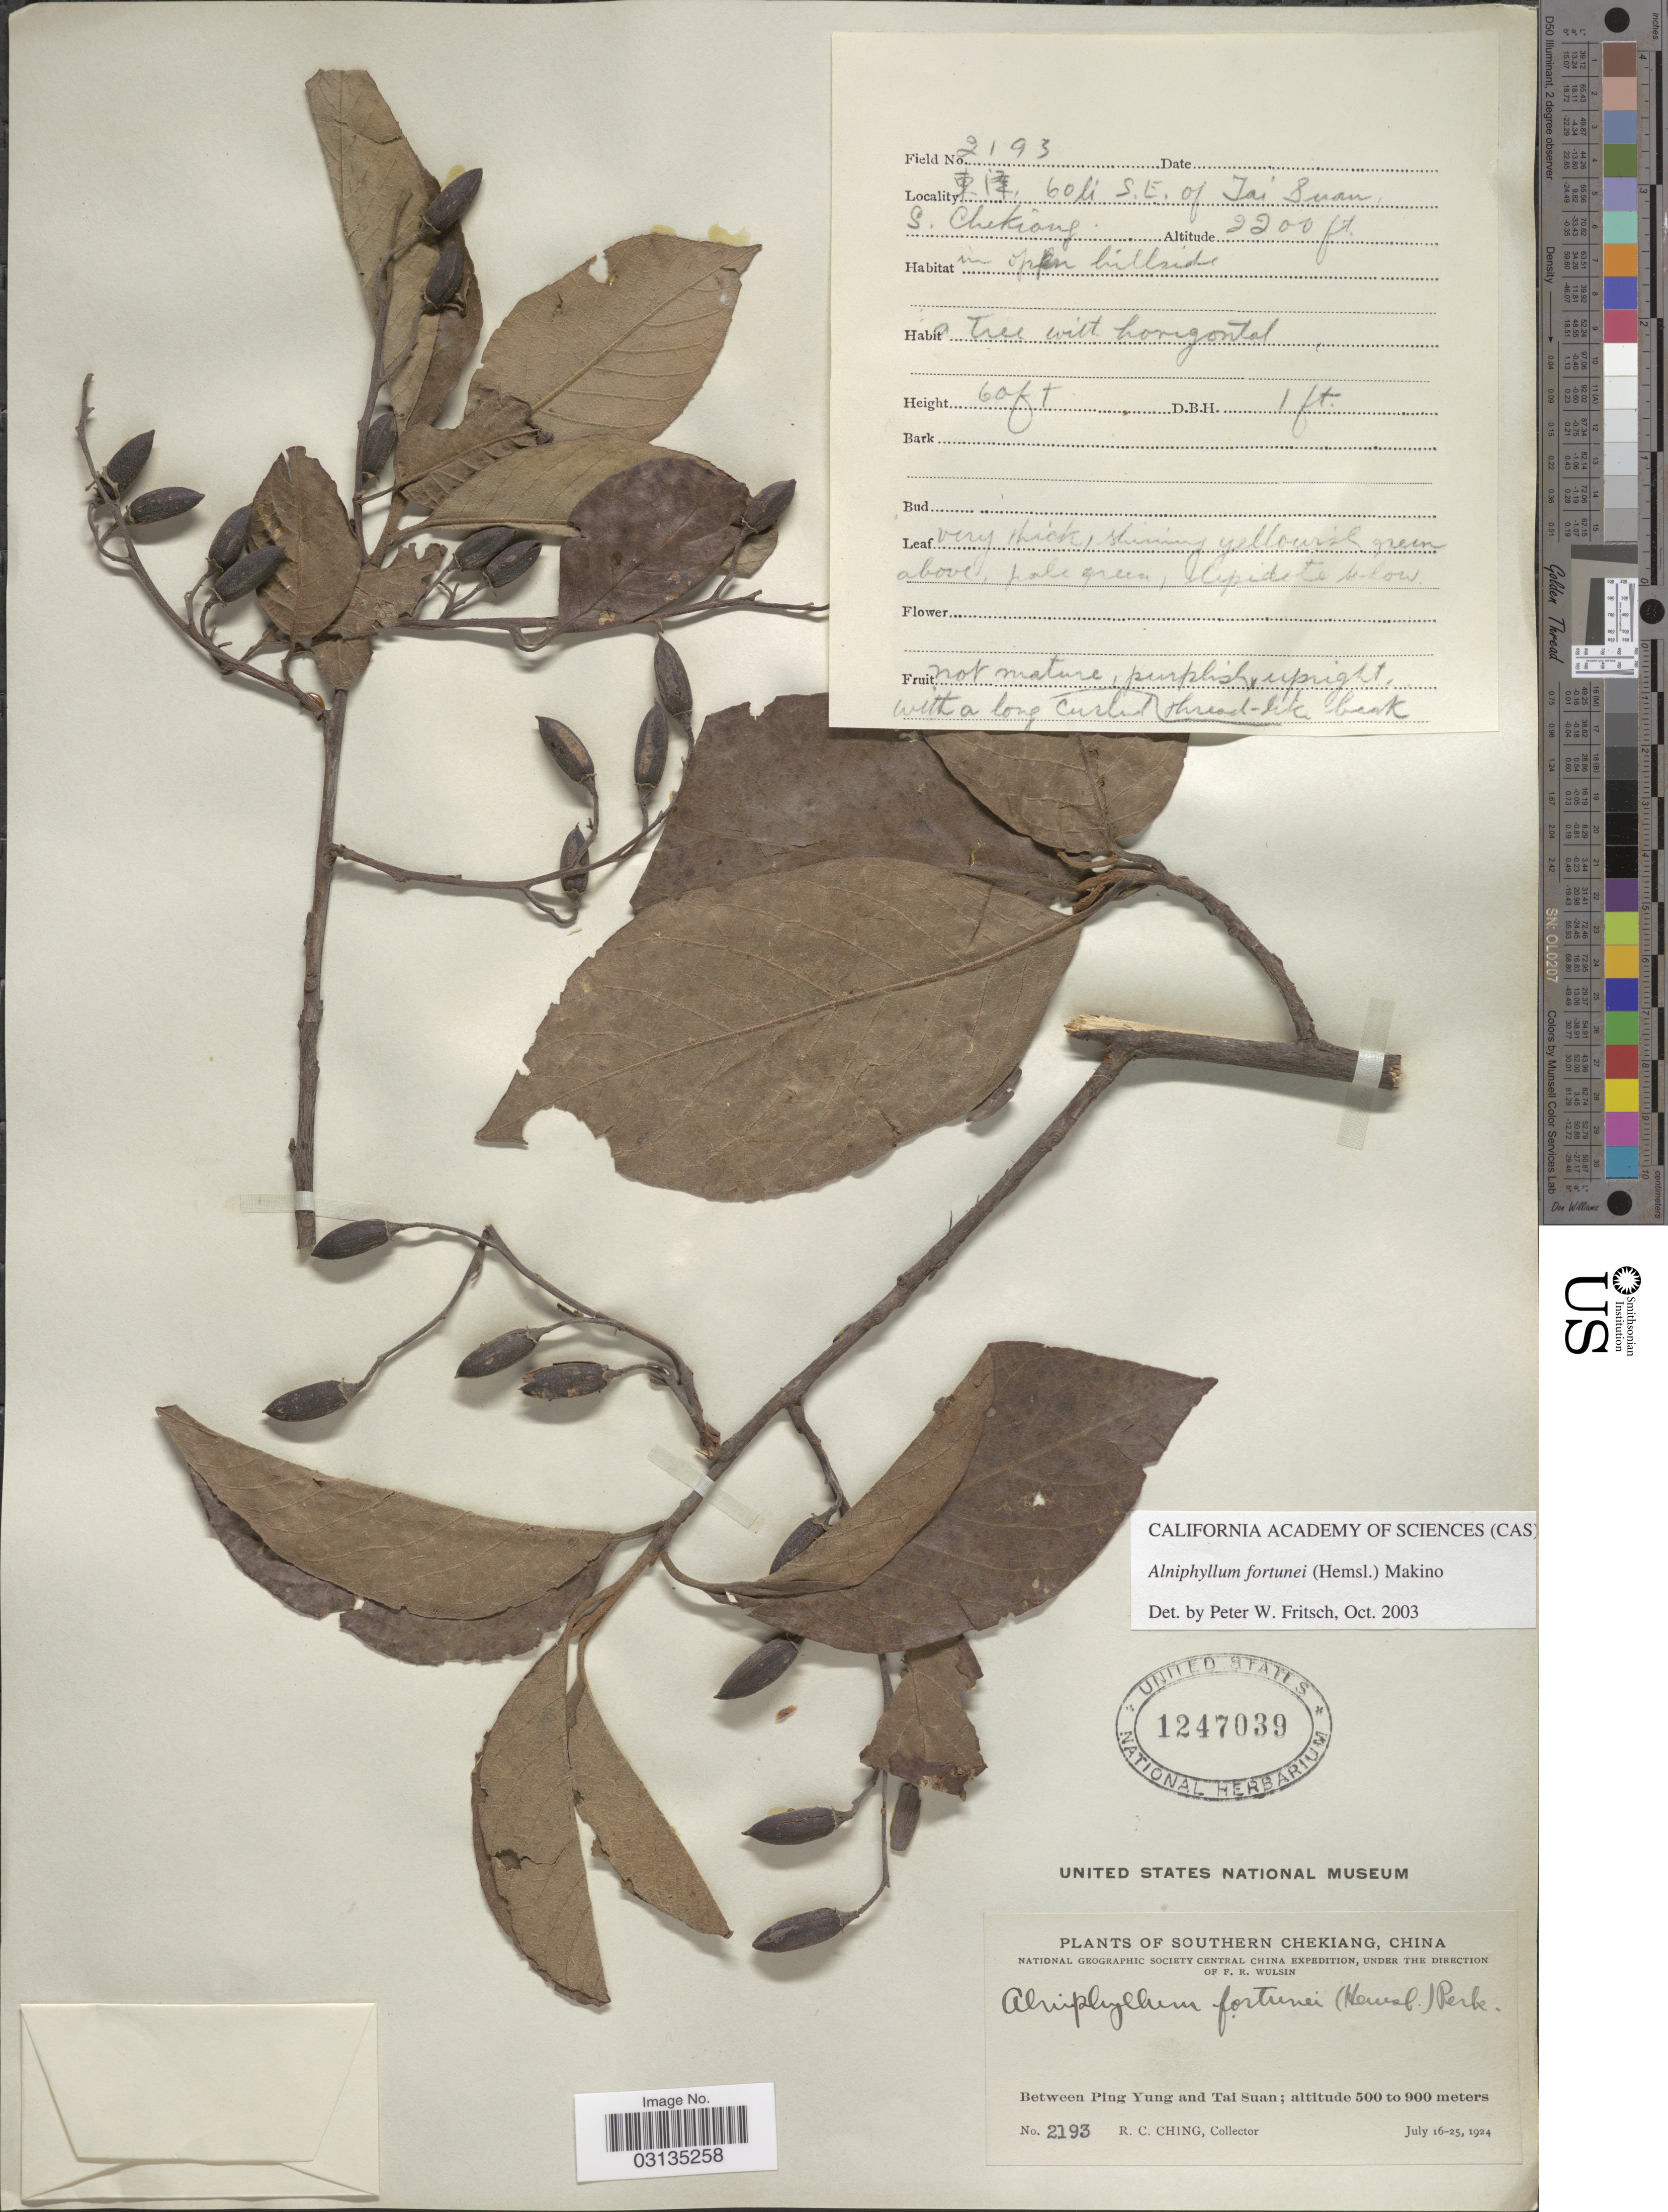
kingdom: Plantae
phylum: Tracheophyta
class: Magnoliopsida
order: Ericales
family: Styracaceae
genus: Alniphyllum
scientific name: Alniphyllum fortunei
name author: (Hemsl.) Makino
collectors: R. C. Ching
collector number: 2193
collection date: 1924-07-16/1924-07-25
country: China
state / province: Zhejiang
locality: Between Ping Yung and Tai Suan. Longquan. 60 li S.E. of Tai Suan.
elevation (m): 671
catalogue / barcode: US 1247039